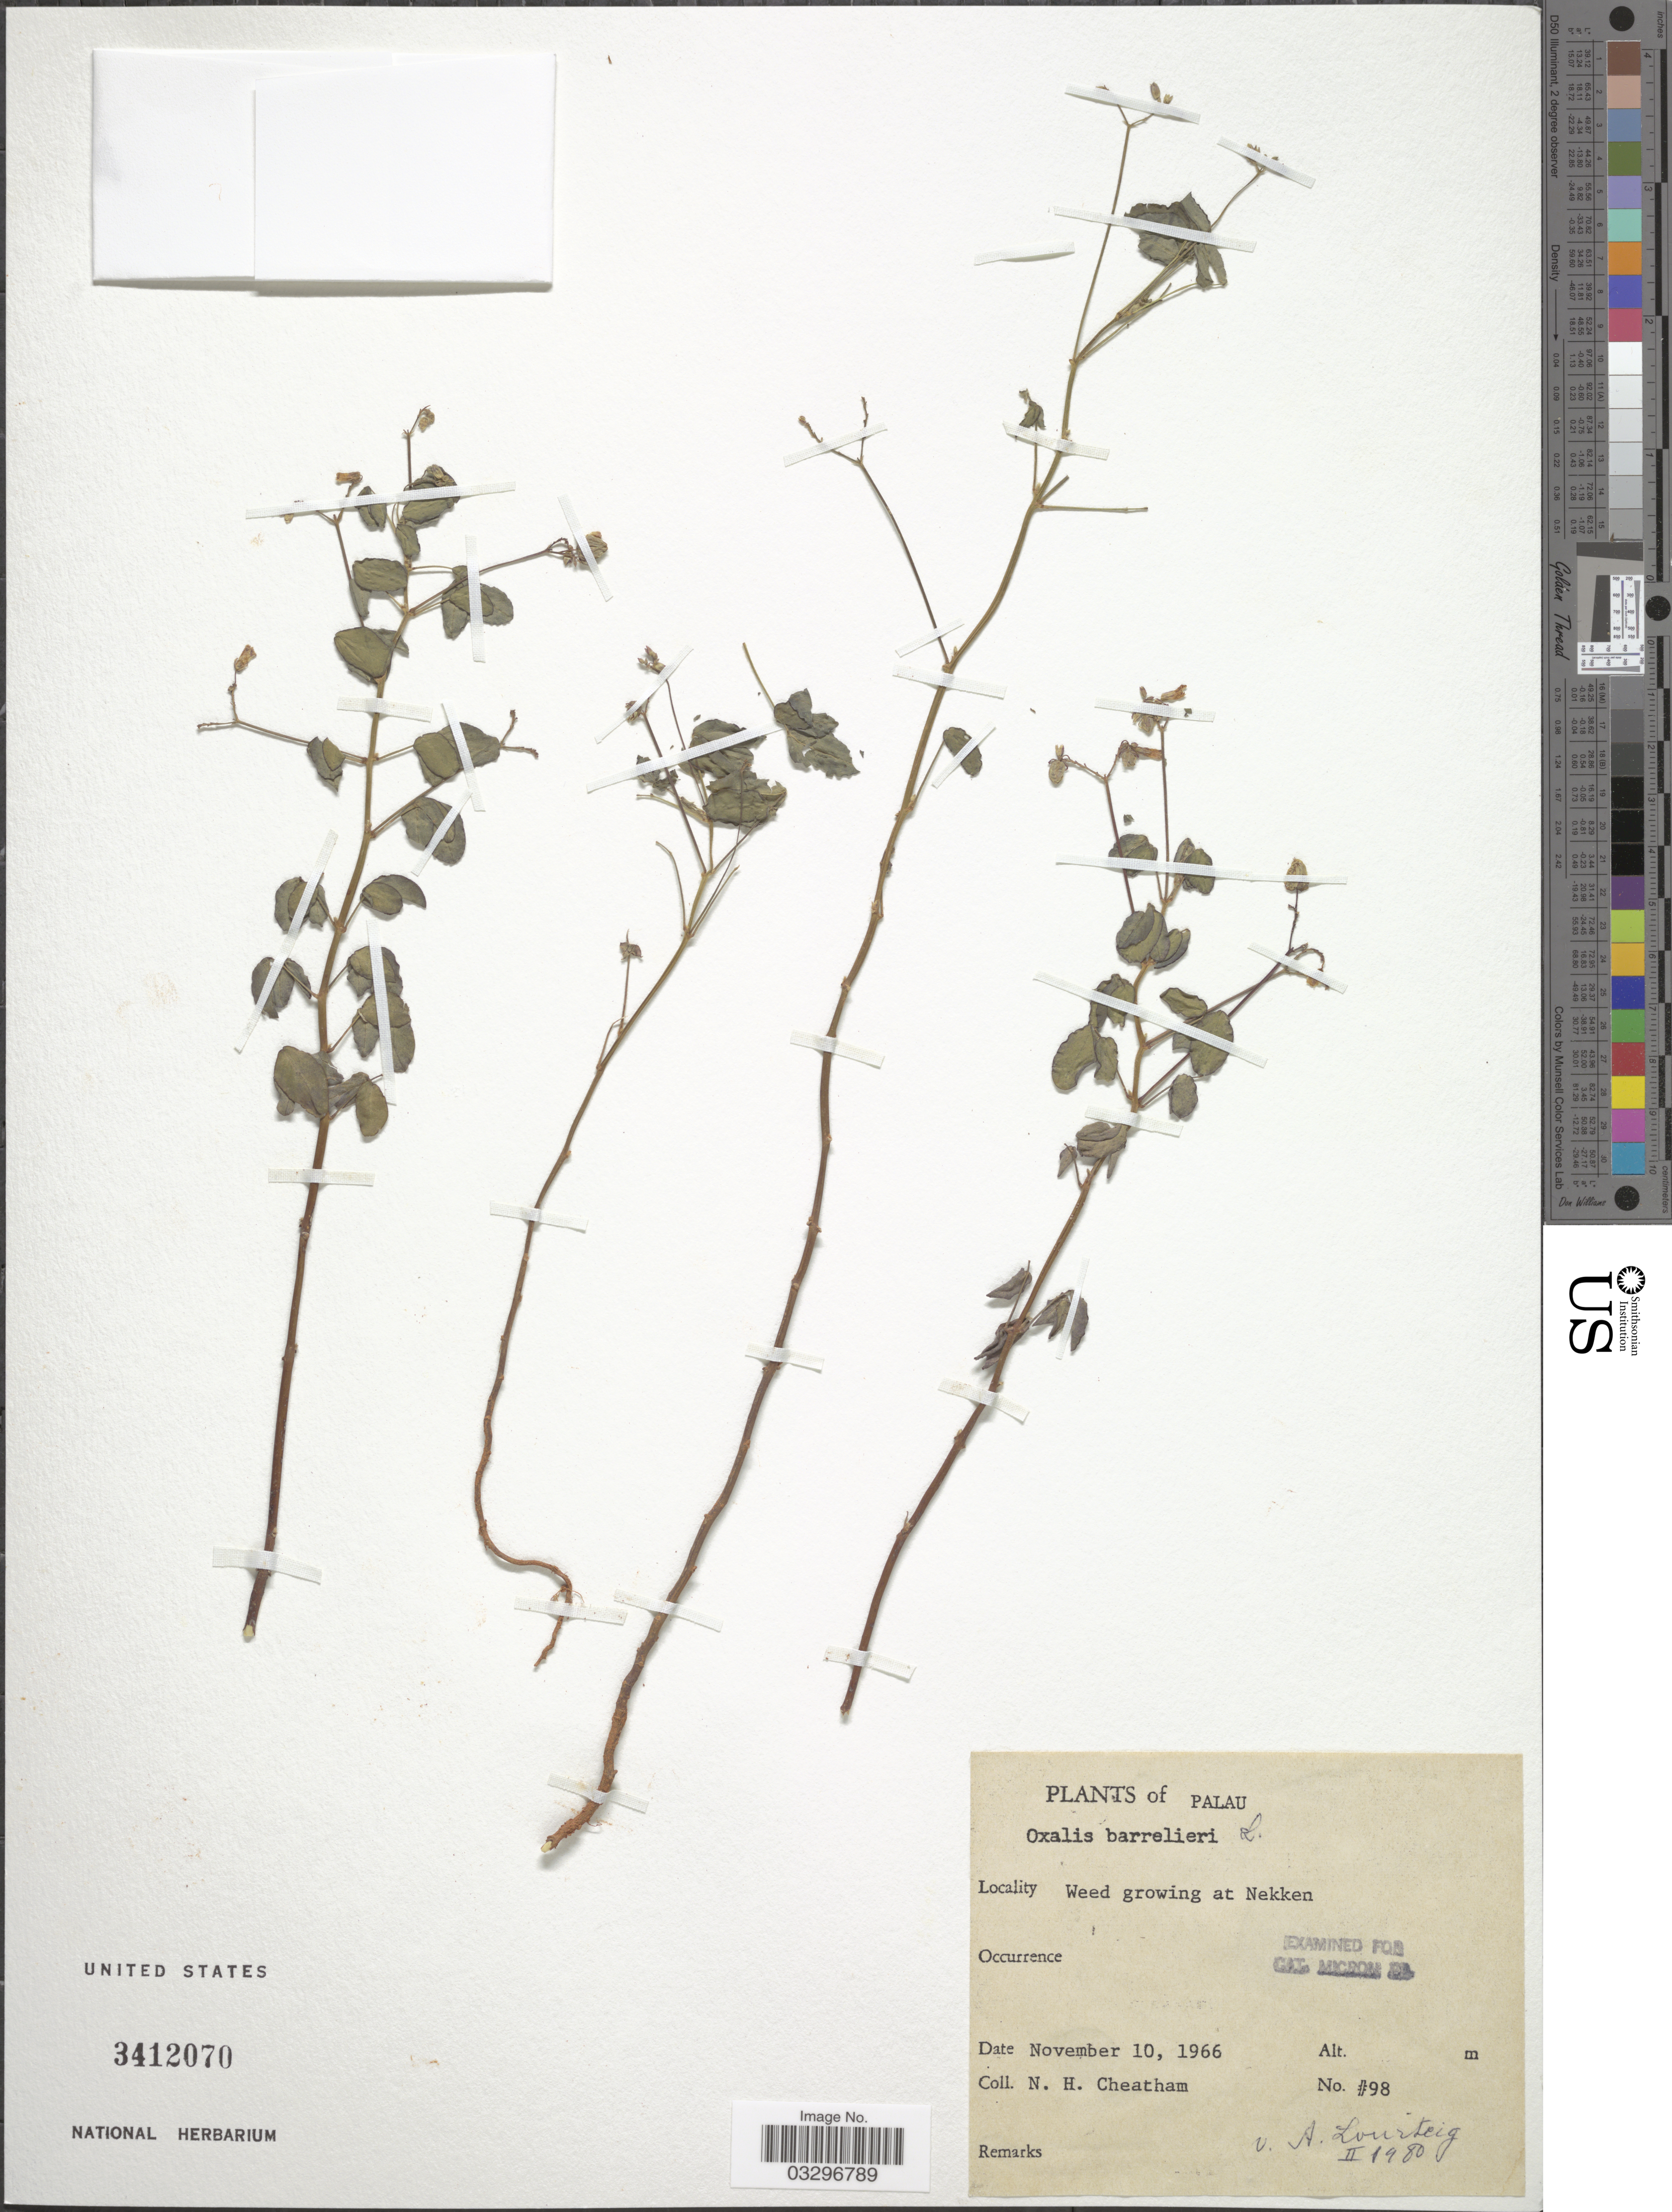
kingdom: Plantae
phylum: Tracheophyta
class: Magnoliopsida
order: Oxalidales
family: Oxalidaceae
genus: Oxalis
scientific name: Oxalis barrelieri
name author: L.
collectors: N. H. Cheatham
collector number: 98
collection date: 1966-11-10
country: Palau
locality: Palau. Weed growing at Nekken.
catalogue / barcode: US 3412070